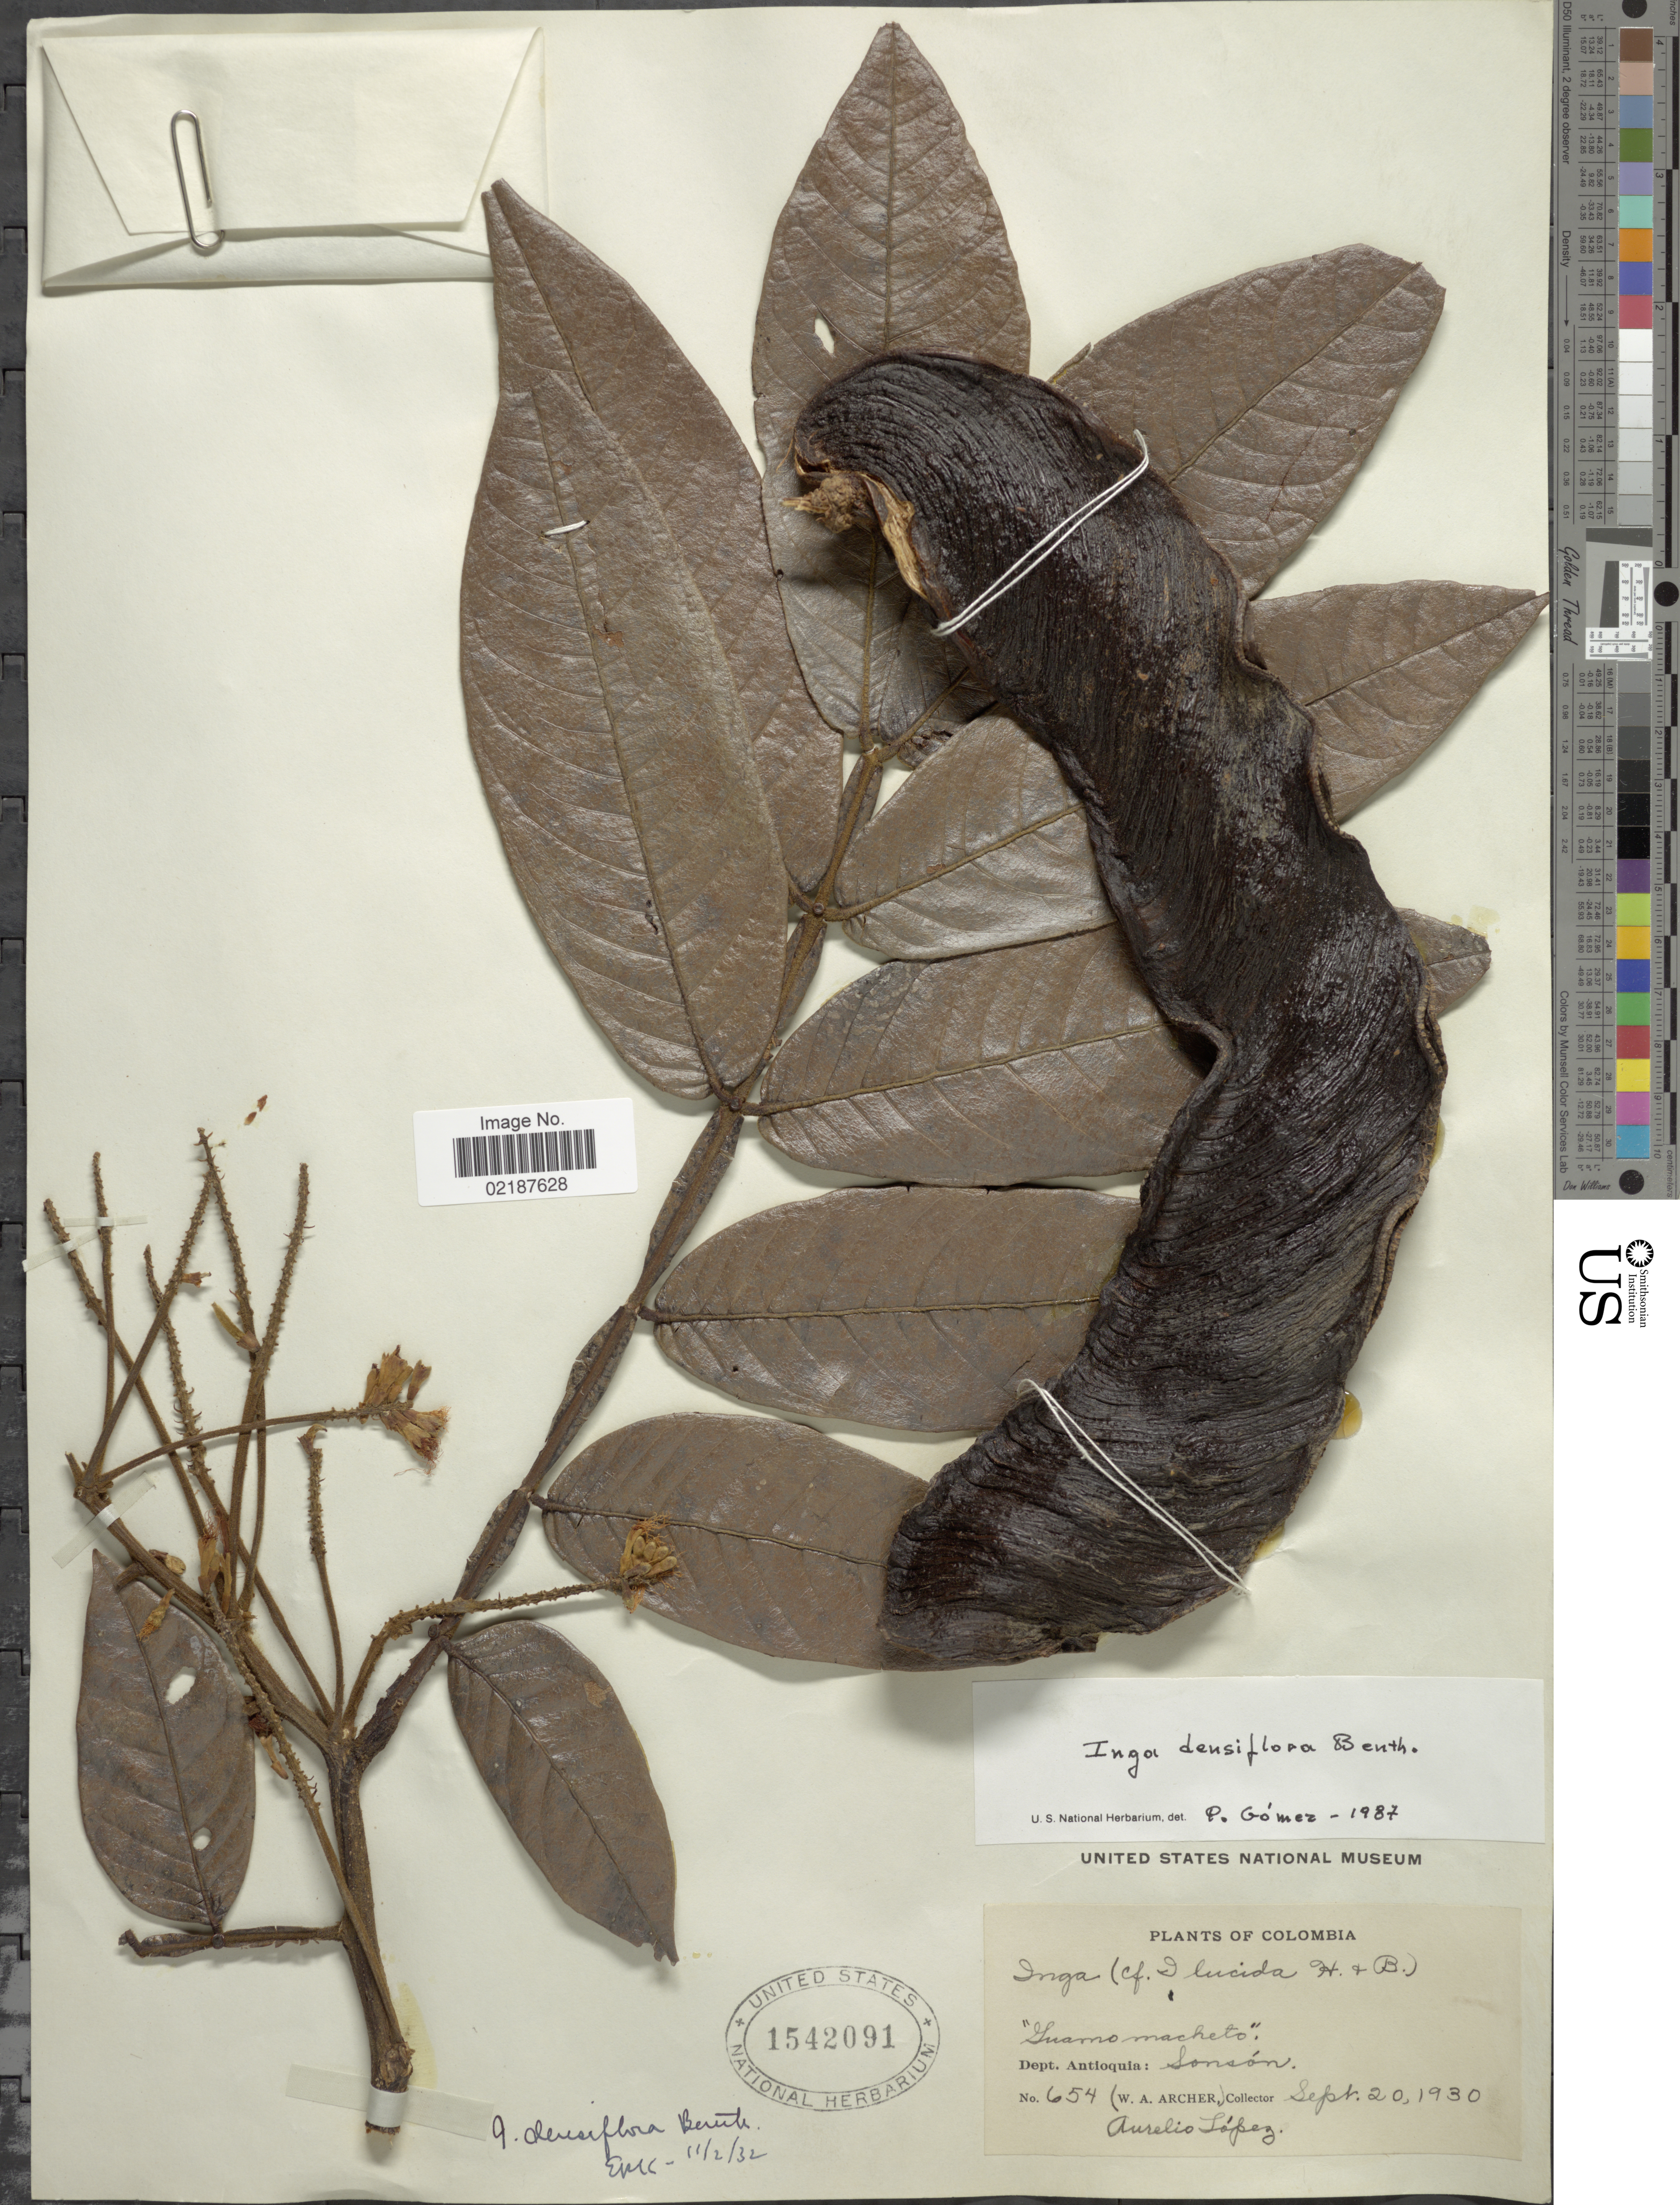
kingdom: Plantae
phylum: Tracheophyta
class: Magnoliopsida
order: Fabales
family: Fabaceae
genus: Inga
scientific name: Inga densiflora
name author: Benth.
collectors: A. Lopez & W. A. Archer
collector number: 654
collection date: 1930-09-20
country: Colombia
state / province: Antioquia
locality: Dept. Antioqua: Sonson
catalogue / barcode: US 1542091